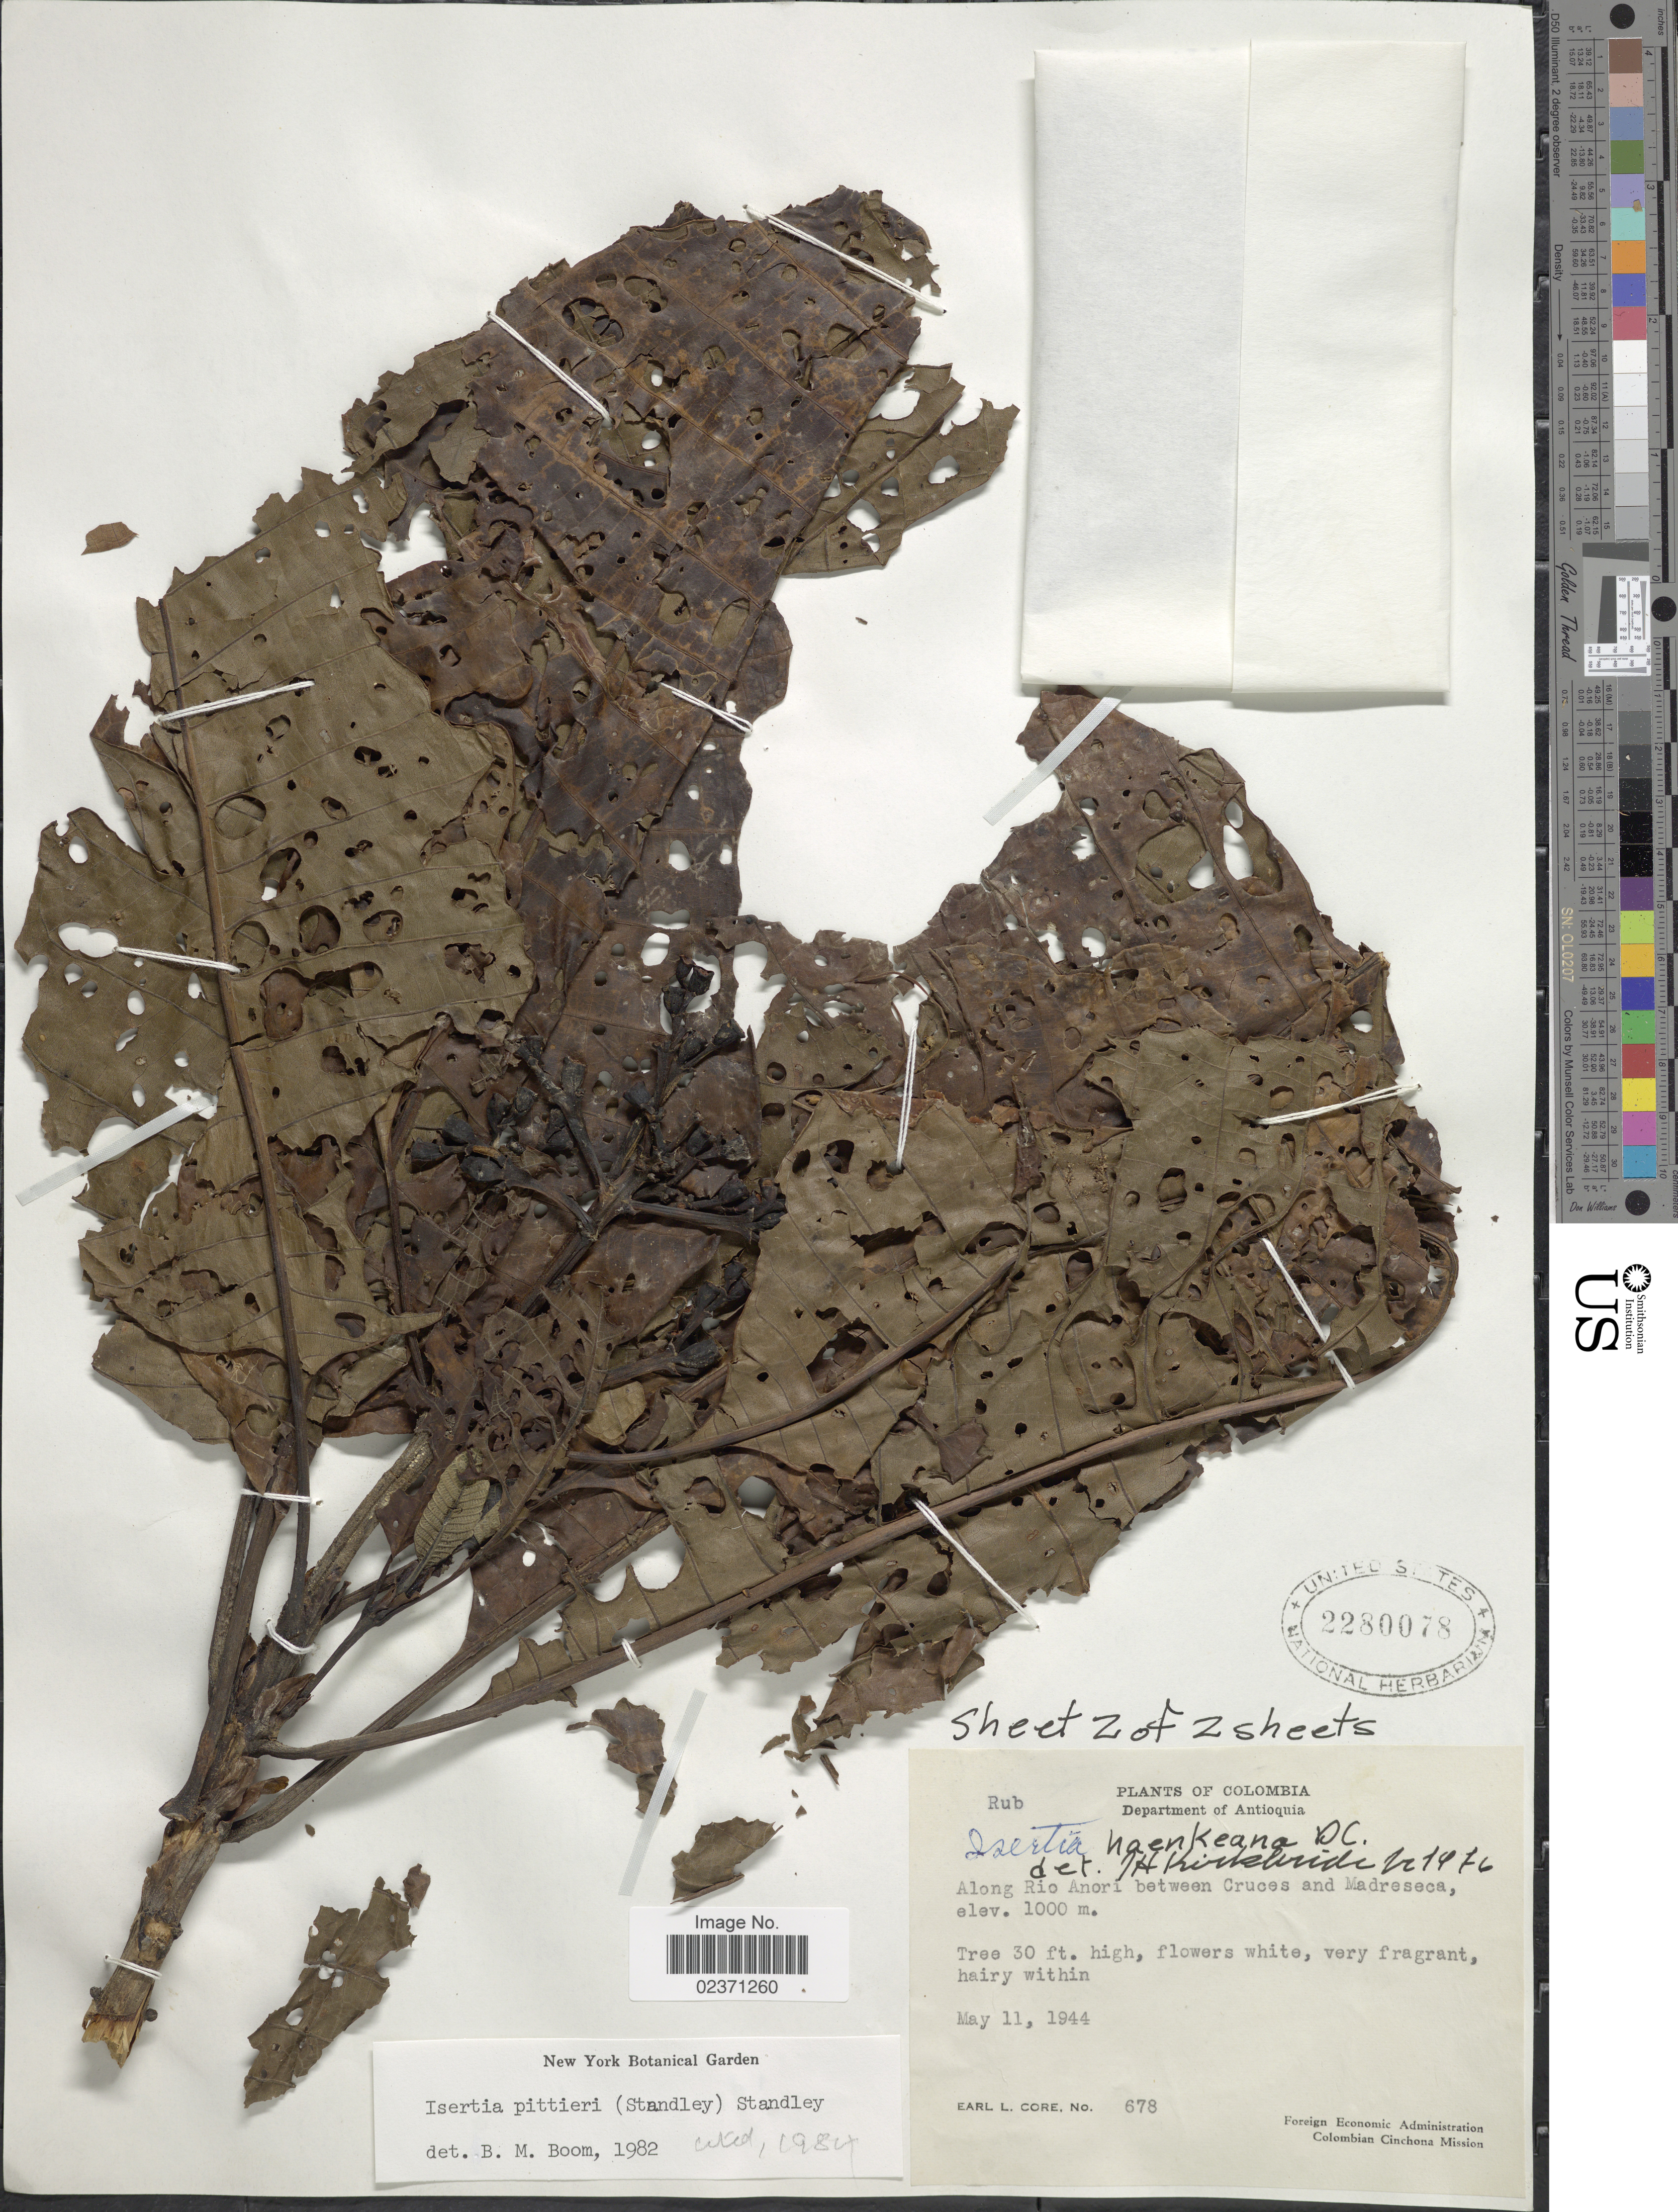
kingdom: Plantae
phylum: Tracheophyta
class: Magnoliopsida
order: Gentianales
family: Rubiaceae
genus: Isertia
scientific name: Isertia pittieri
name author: (Standl.) Standl.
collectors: E. L. Core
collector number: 678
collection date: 1944-05-11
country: Colombia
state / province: Antioquia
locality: Department of Antioquia. Along Rio Anori between Cruces and Madreseca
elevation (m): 1000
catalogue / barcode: US 2280078